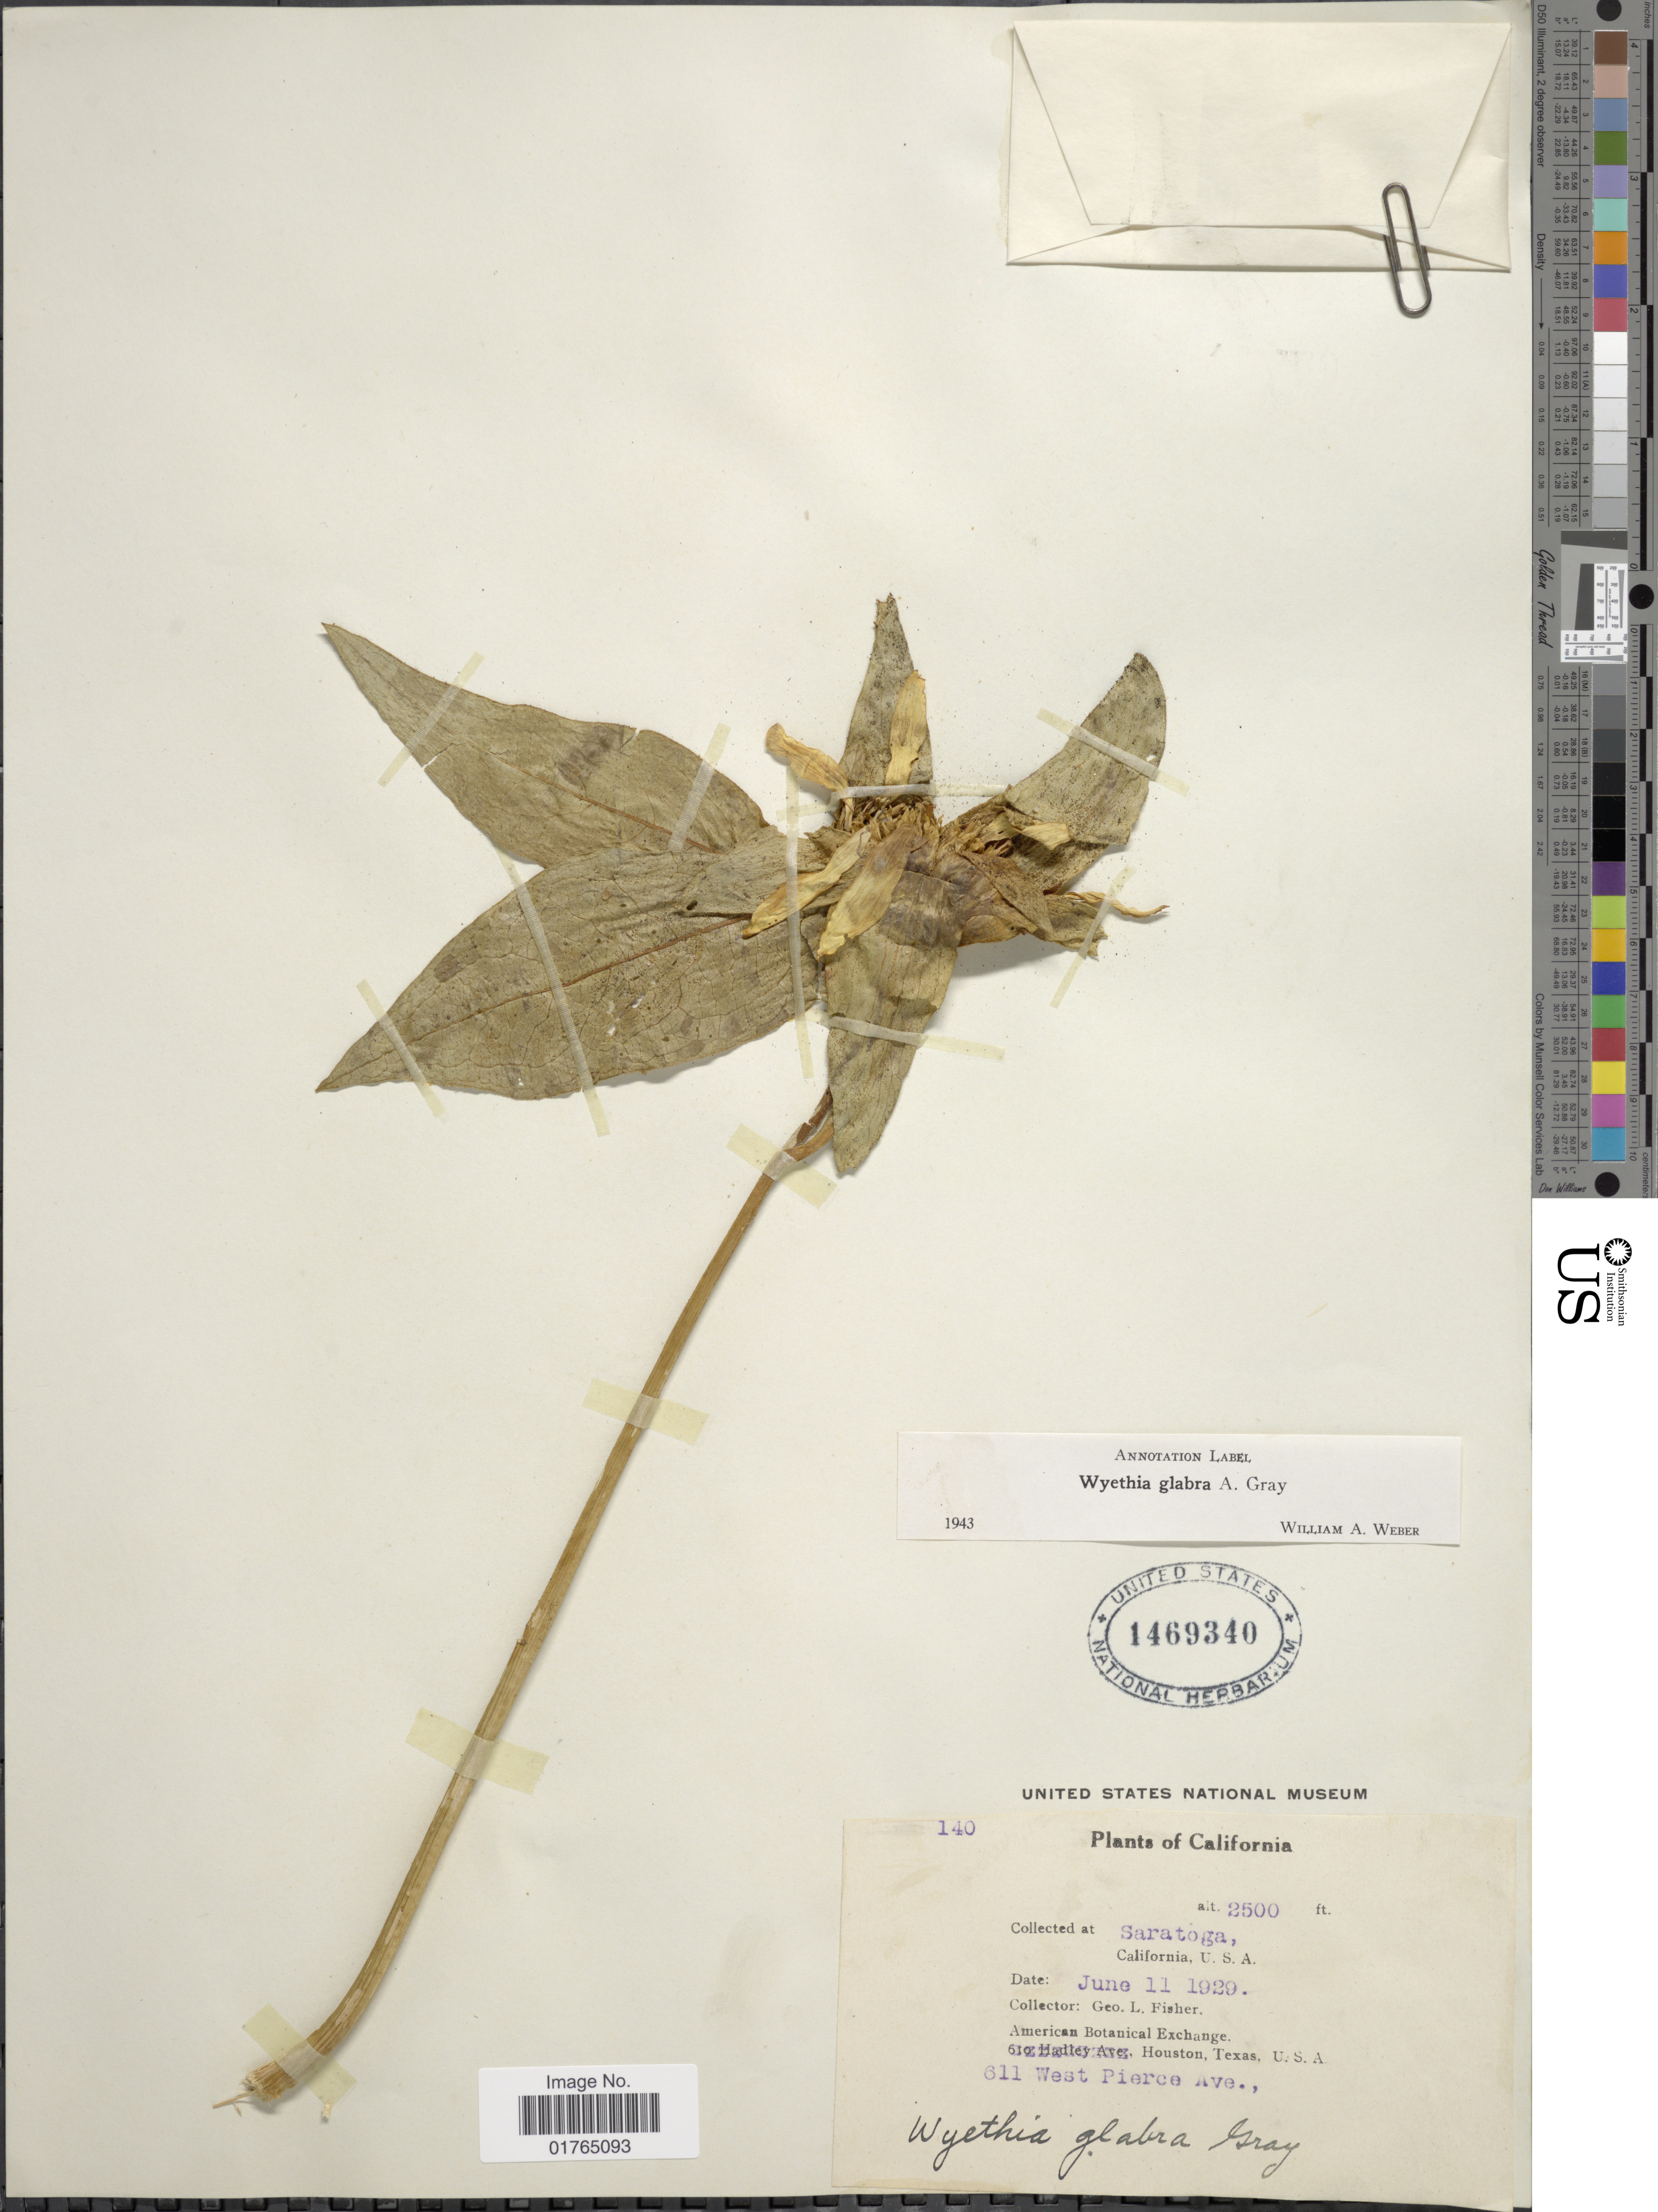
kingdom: Plantae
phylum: Tracheophyta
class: Magnoliopsida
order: Asterales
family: Asteraceae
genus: Wyethia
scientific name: Wyethia glabra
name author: A. Gray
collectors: G. L. Fisher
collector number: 140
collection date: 1929-06-11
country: United States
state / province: California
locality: Saratoga, U.S.A.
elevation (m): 762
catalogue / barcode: US 1469340